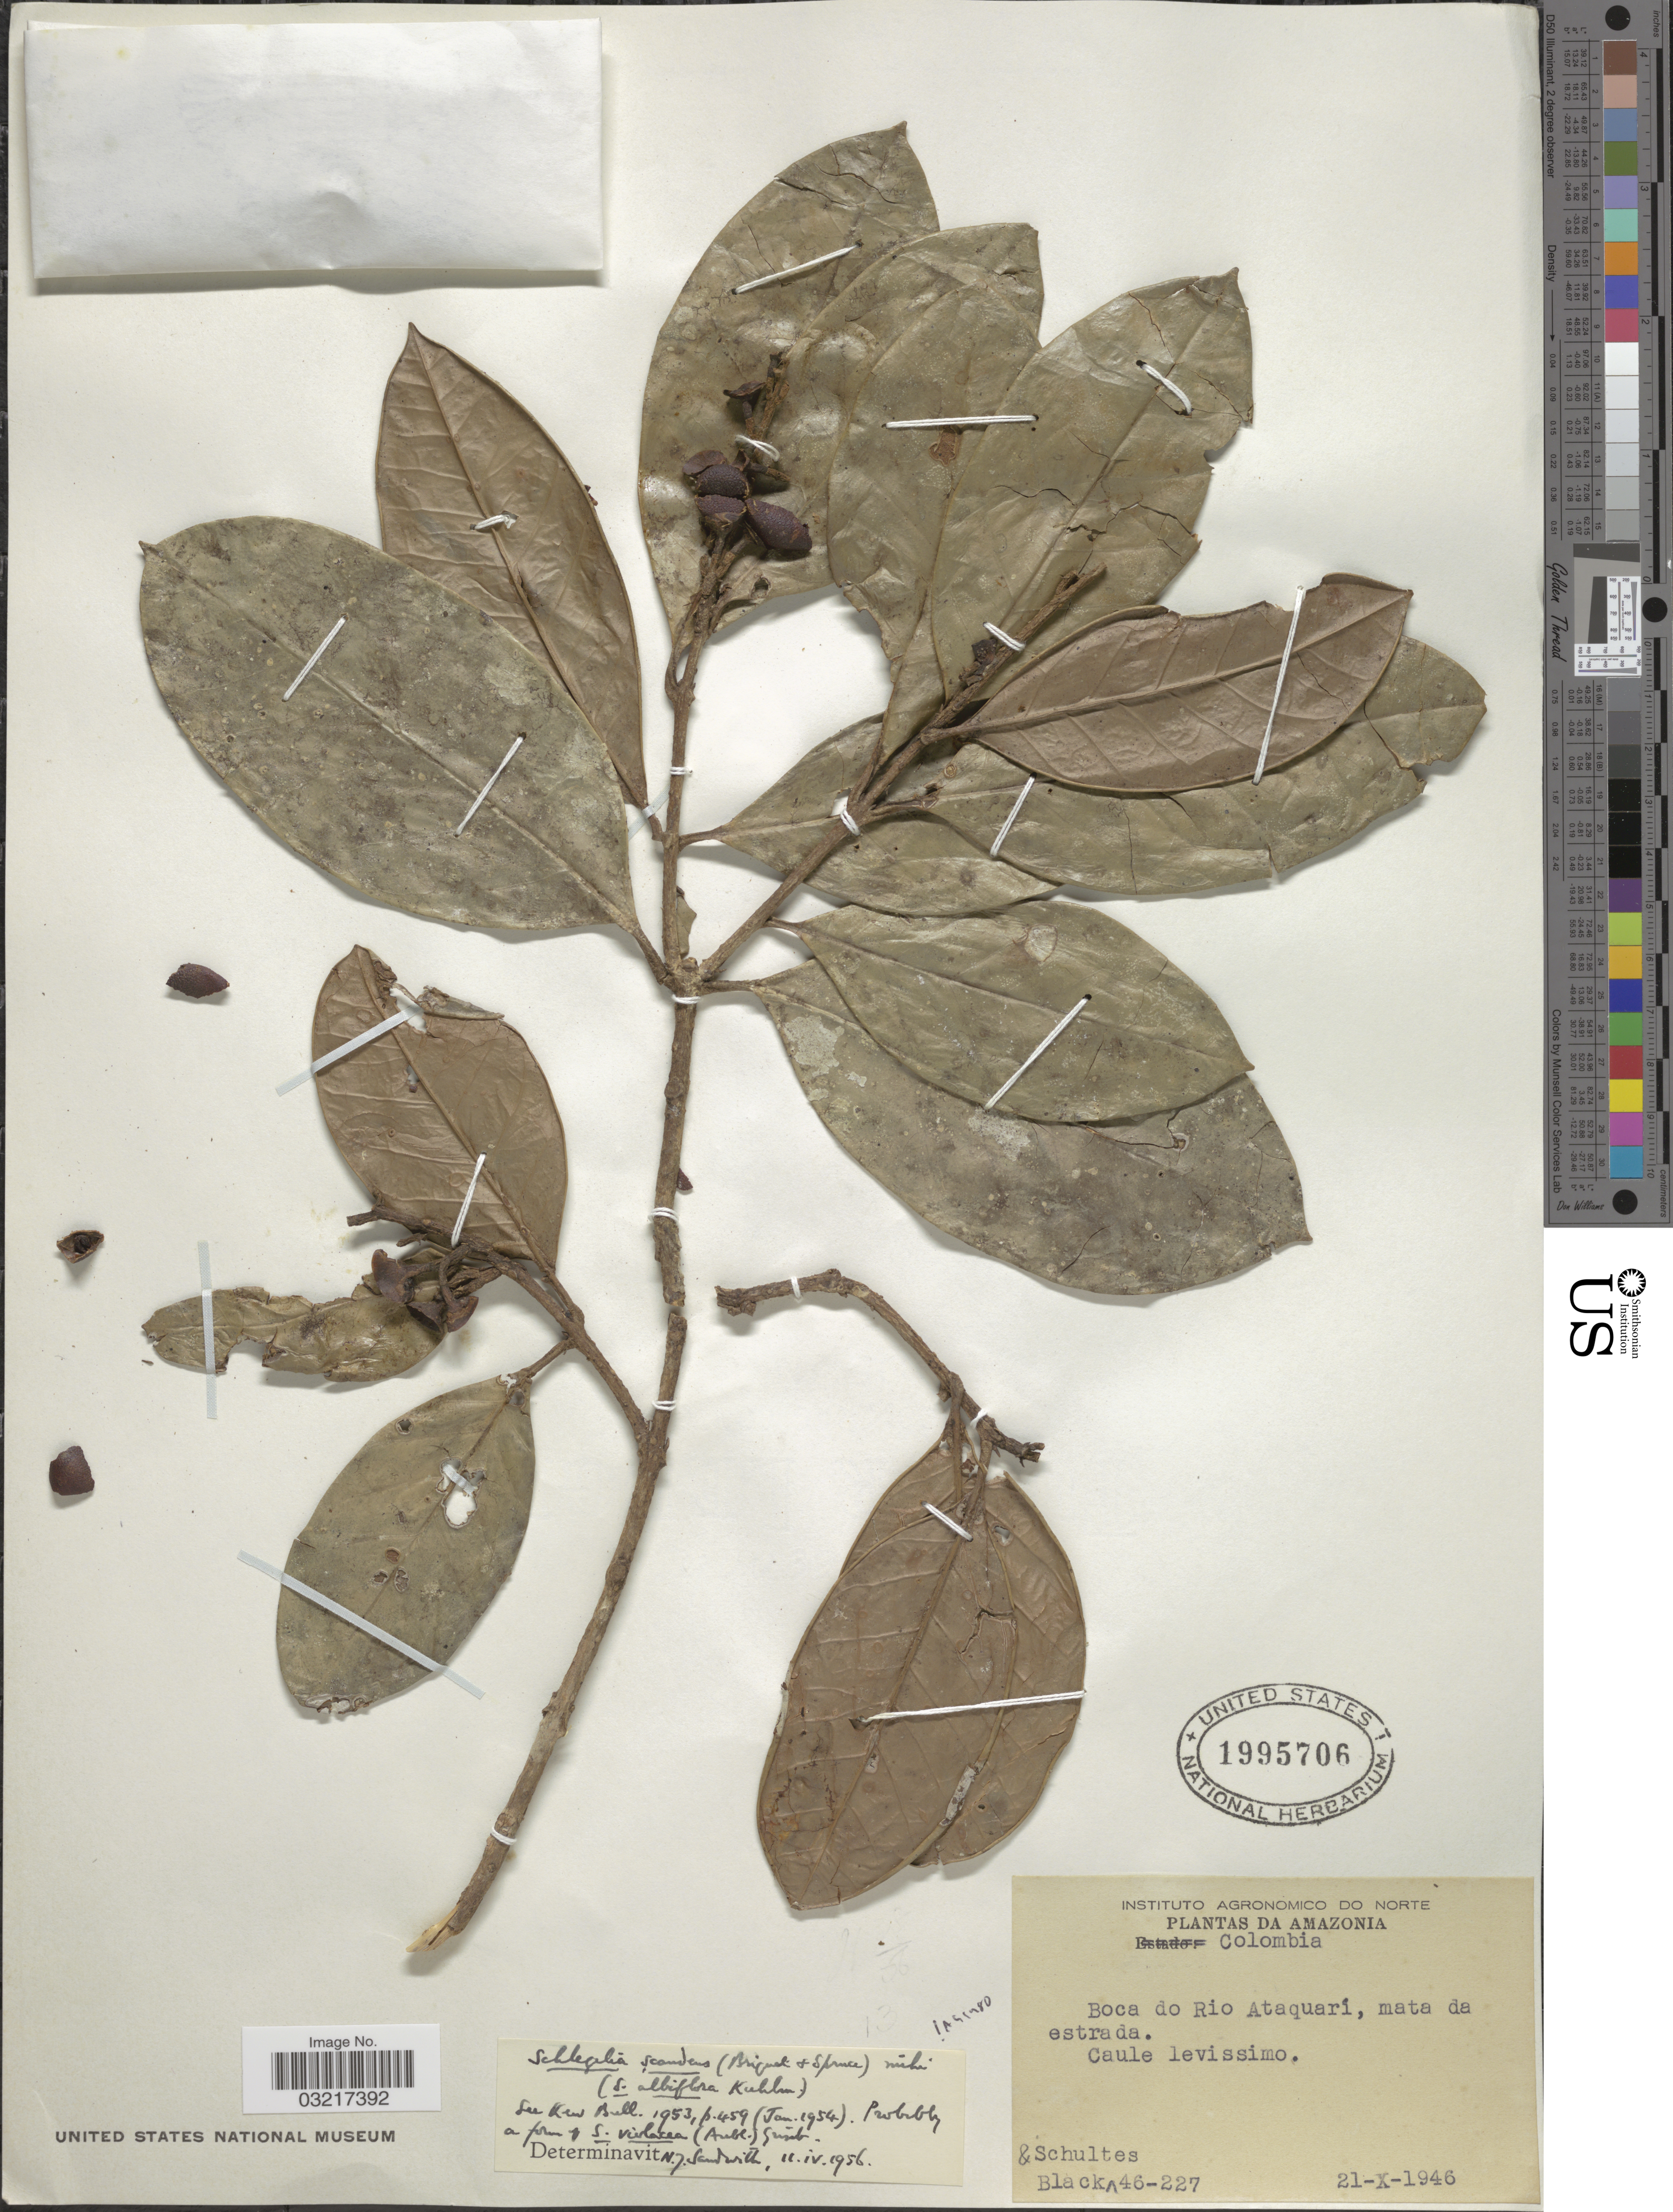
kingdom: Plantae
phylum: Tracheophyta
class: Magnoliopsida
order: Lamiales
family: Schlegeliaceae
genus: Schlegelia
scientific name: Schlegelia scandens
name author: (Briq. & Spruce) Sandwith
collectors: -- Black & -- Schultes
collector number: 46-227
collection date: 1946-10-21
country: Colombia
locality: Amazonia. Boca do Rio Ataquari, mata da estrada.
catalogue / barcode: US 1995706